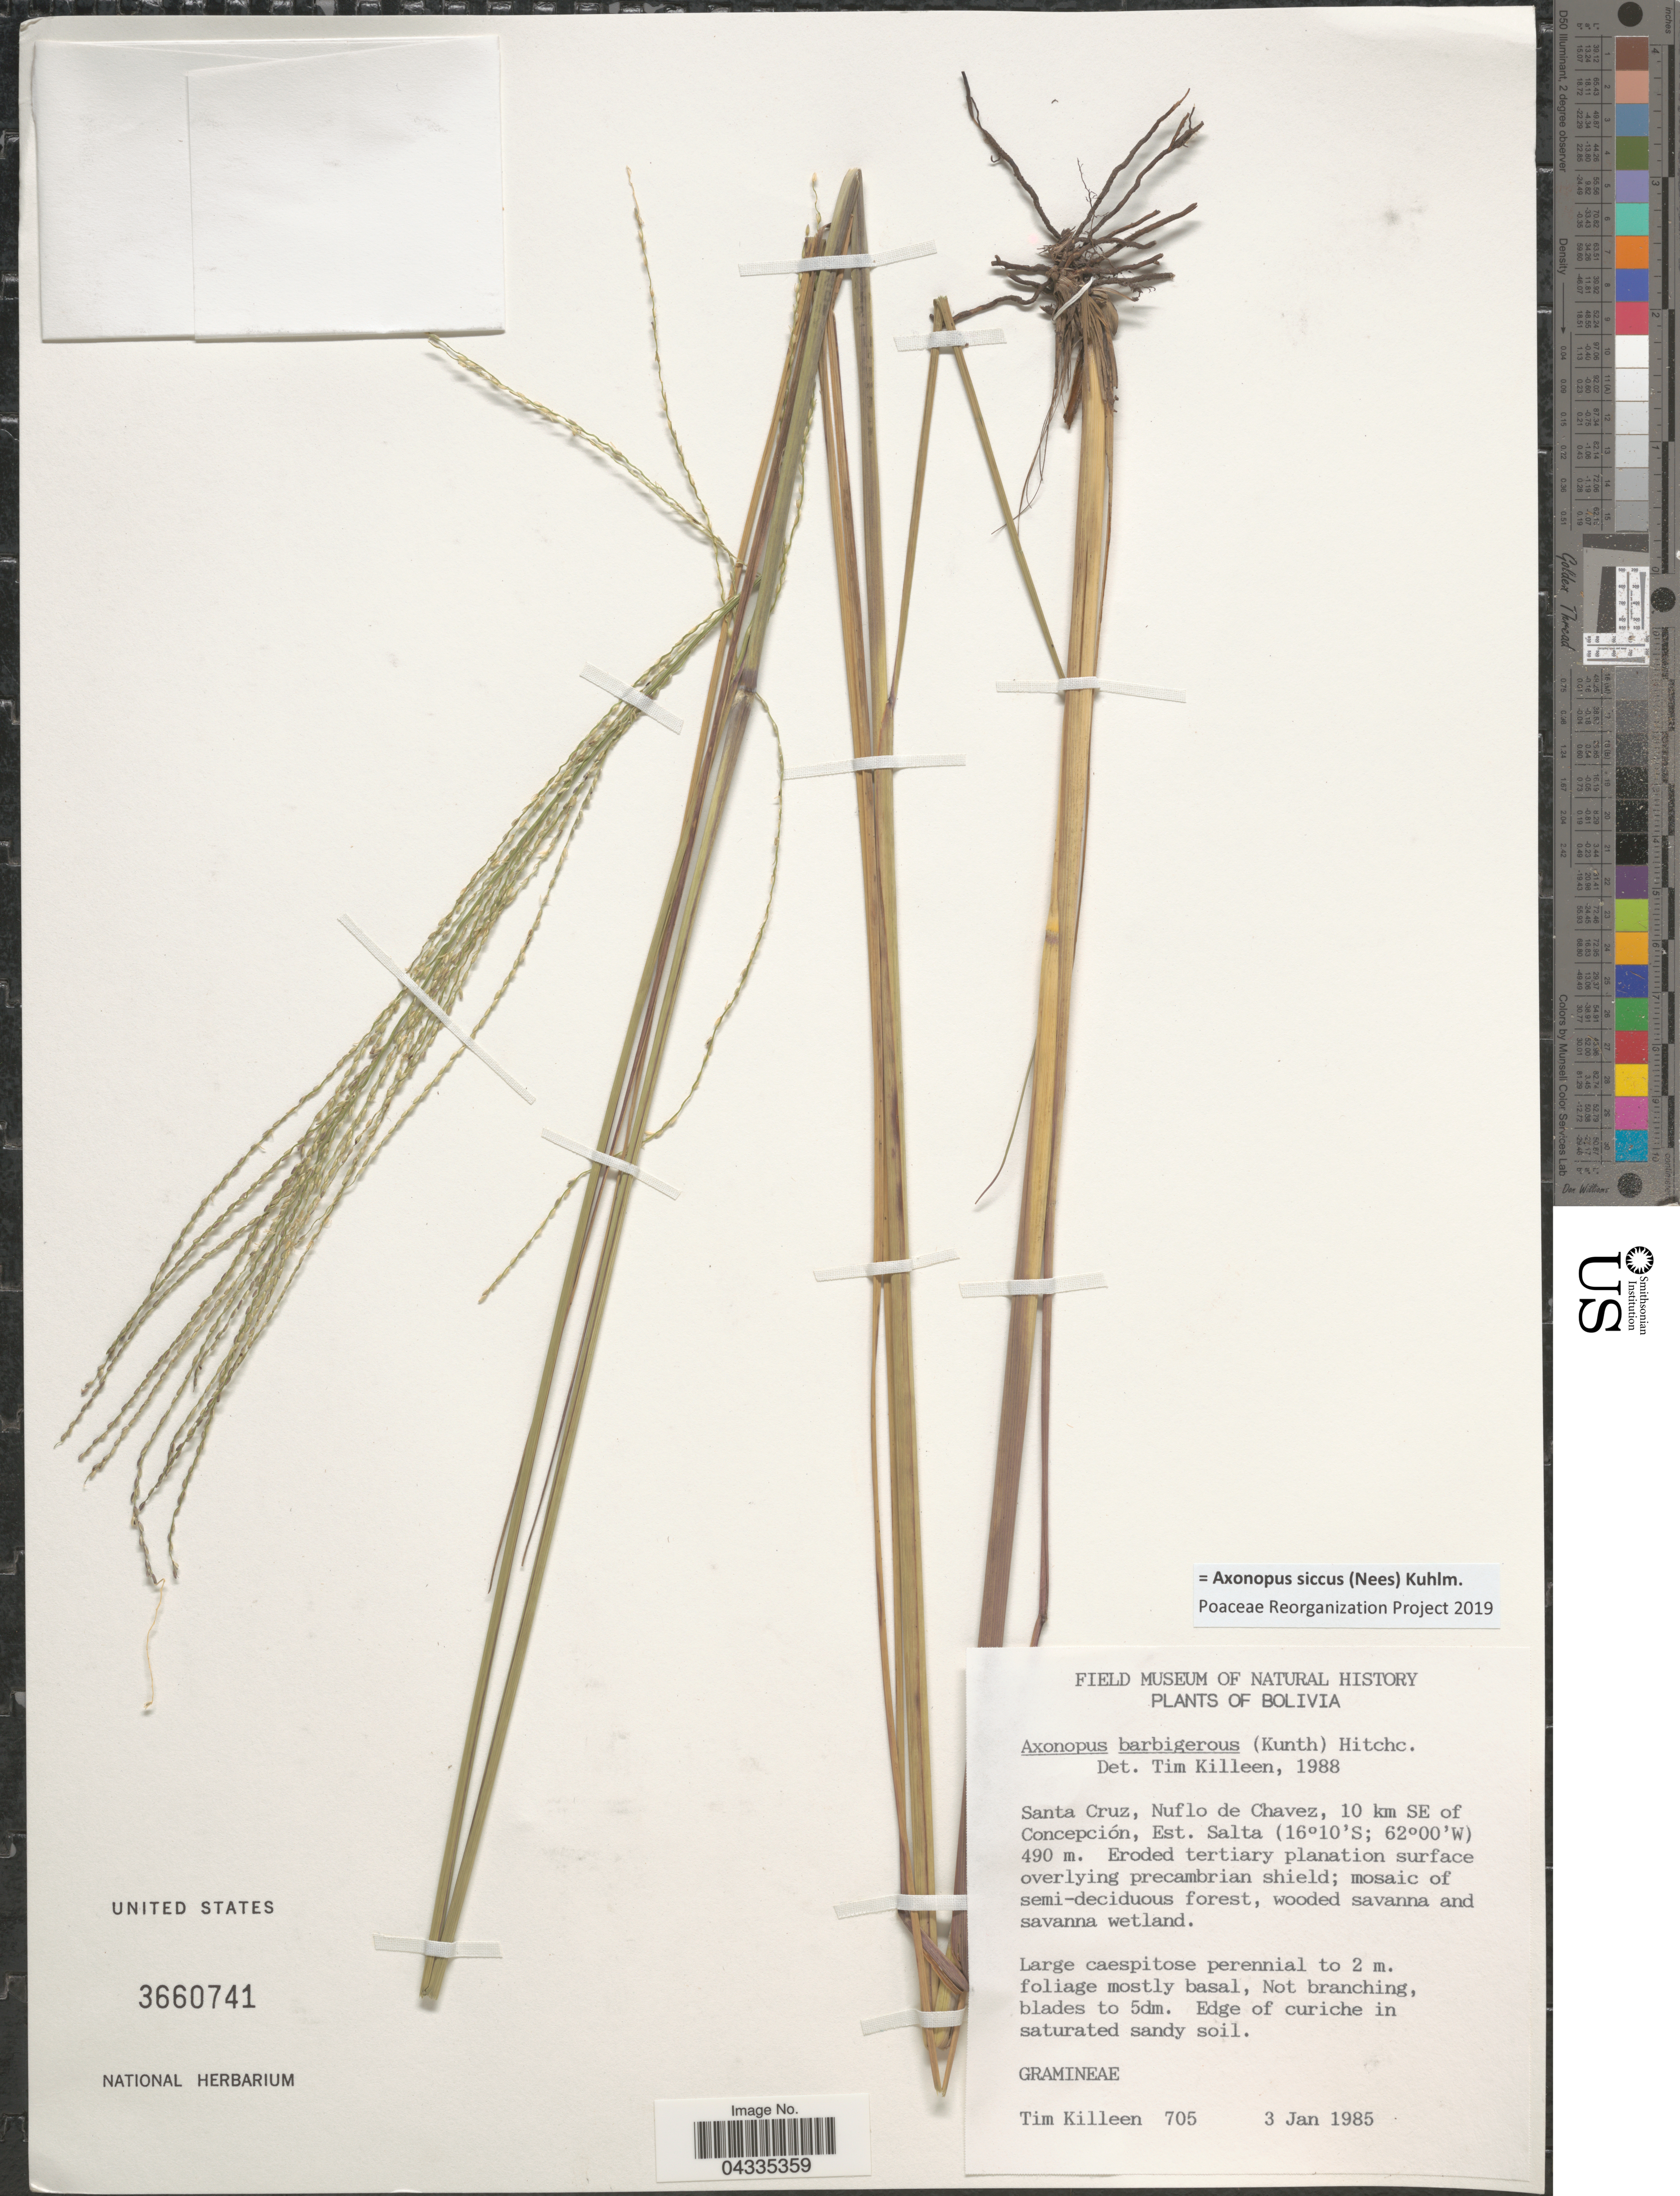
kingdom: Plantae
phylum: Tracheophyta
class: Liliopsida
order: Poales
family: Poaceae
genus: Axonopus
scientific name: Axonopus siccus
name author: (Nees) Kuhlm.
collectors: T. J. Killeen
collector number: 705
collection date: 1985-01-03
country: Bolivia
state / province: Santa Cruz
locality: Nuflo de Chavez, 10 km SE of Concepción, Est. Salta.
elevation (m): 490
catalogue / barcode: US 3660741